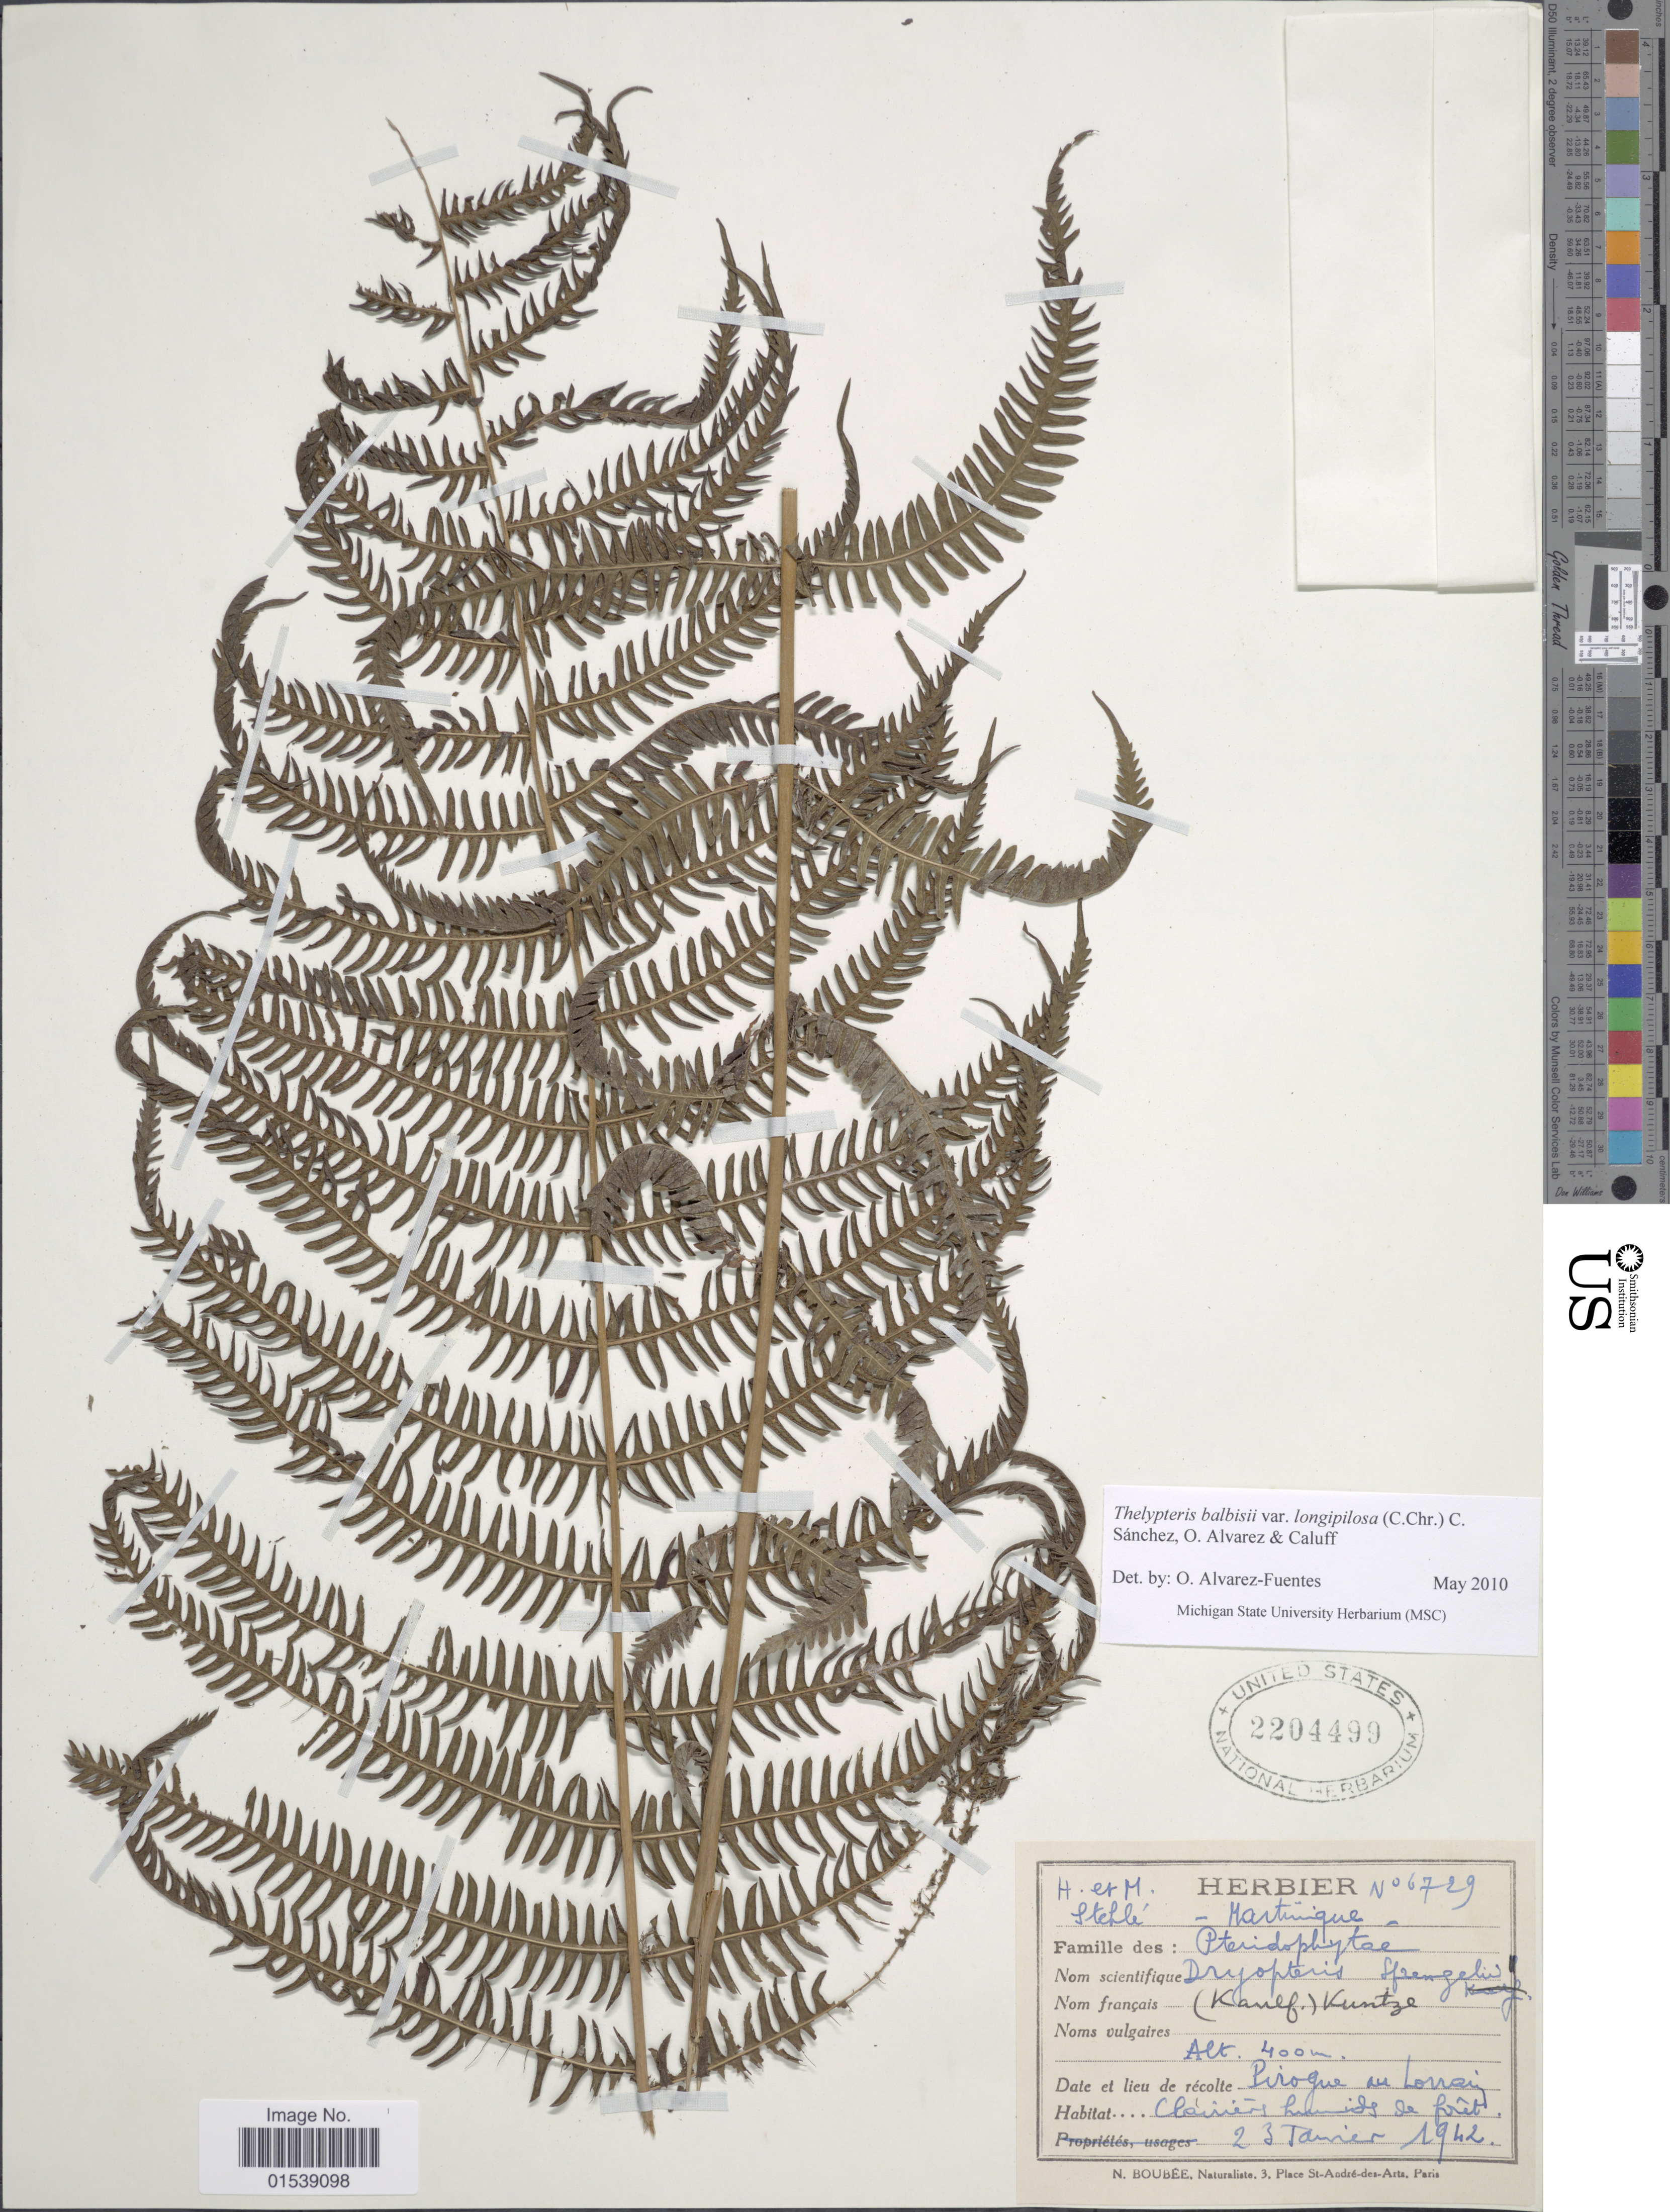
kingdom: Plantae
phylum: Tracheophyta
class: Polypodiopsida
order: Polypodiales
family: Thelypteridaceae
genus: Amauropelta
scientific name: Amauropelta balbisii (Spreng.) comb. nov., ined. 2015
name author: (Spreng.)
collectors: H. Stehlé & M. Stehlé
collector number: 6729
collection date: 1942-01-23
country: Martinique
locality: Pirogue au Lorray [unsure placement]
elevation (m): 400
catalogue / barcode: US 2204499